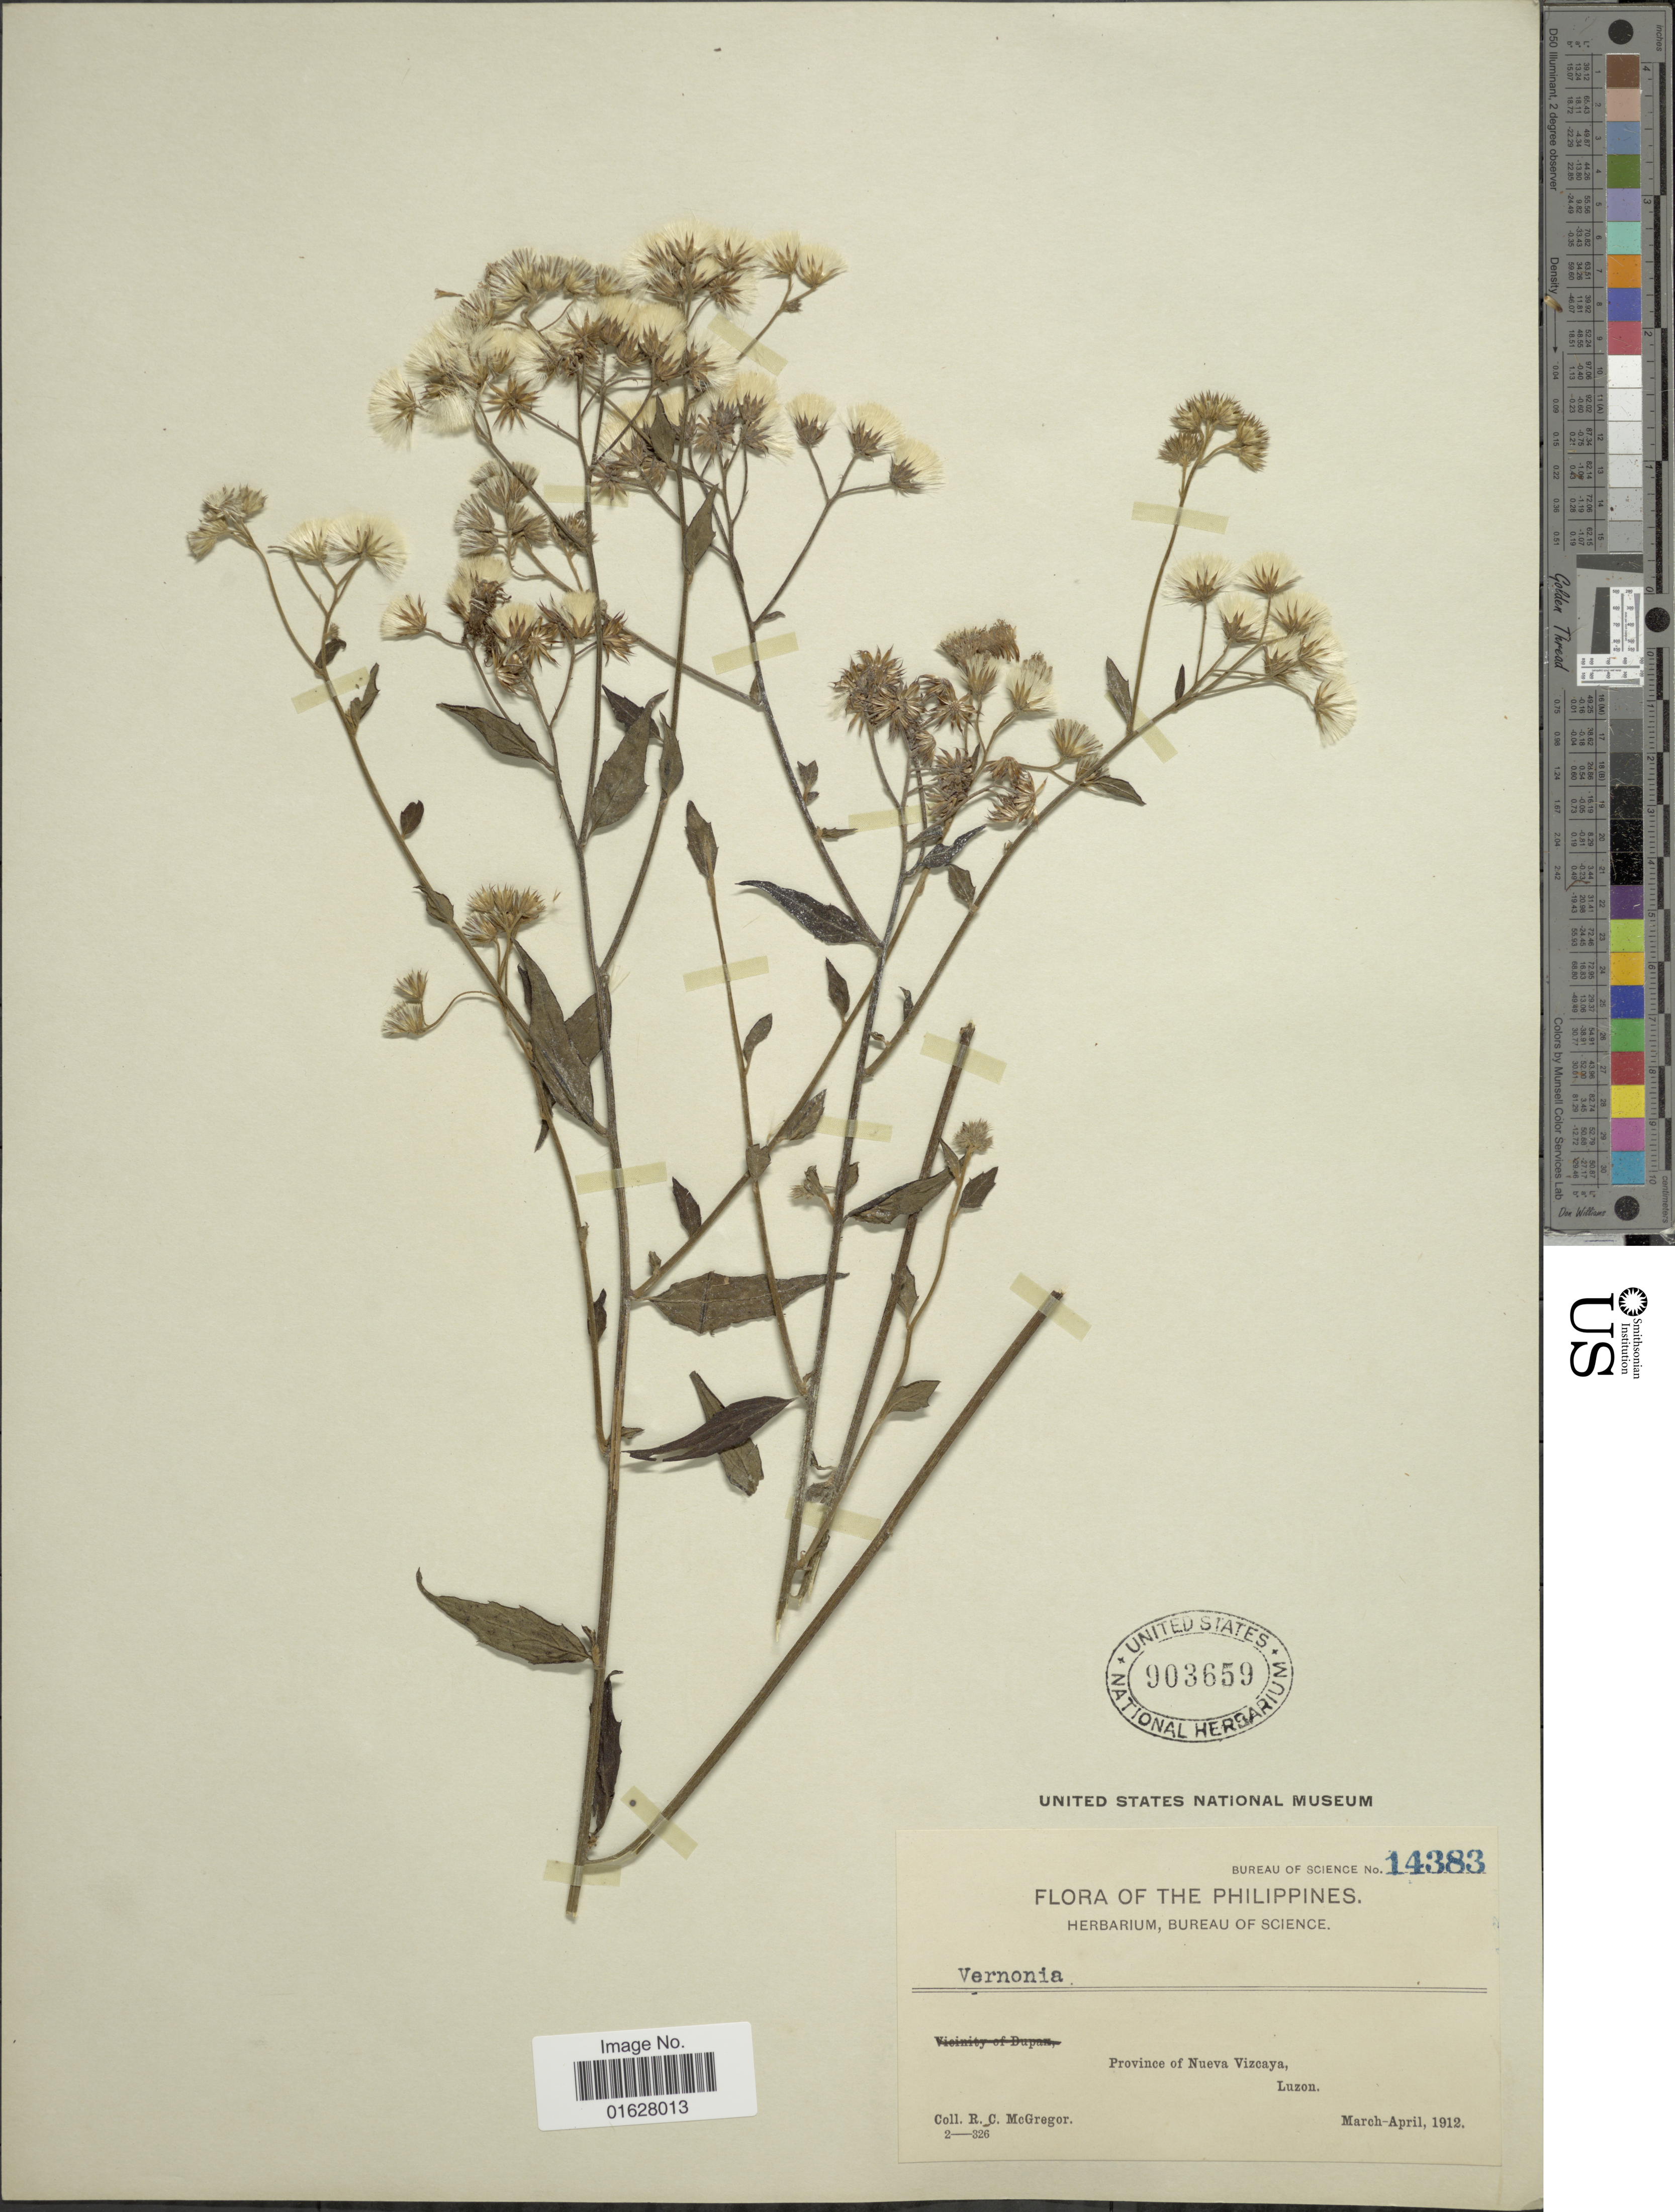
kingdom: Plantae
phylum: Tracheophyta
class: Magnoliopsida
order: Asterales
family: Asteraceae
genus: Vernonia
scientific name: Vernonia elmeri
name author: Merr.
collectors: R. C. McGregor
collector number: Bureau of Science 14383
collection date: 1912-03/1912-04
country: Philippines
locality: The Philippines. Province of Nueva Vizcaya, Luzon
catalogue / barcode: US 903659